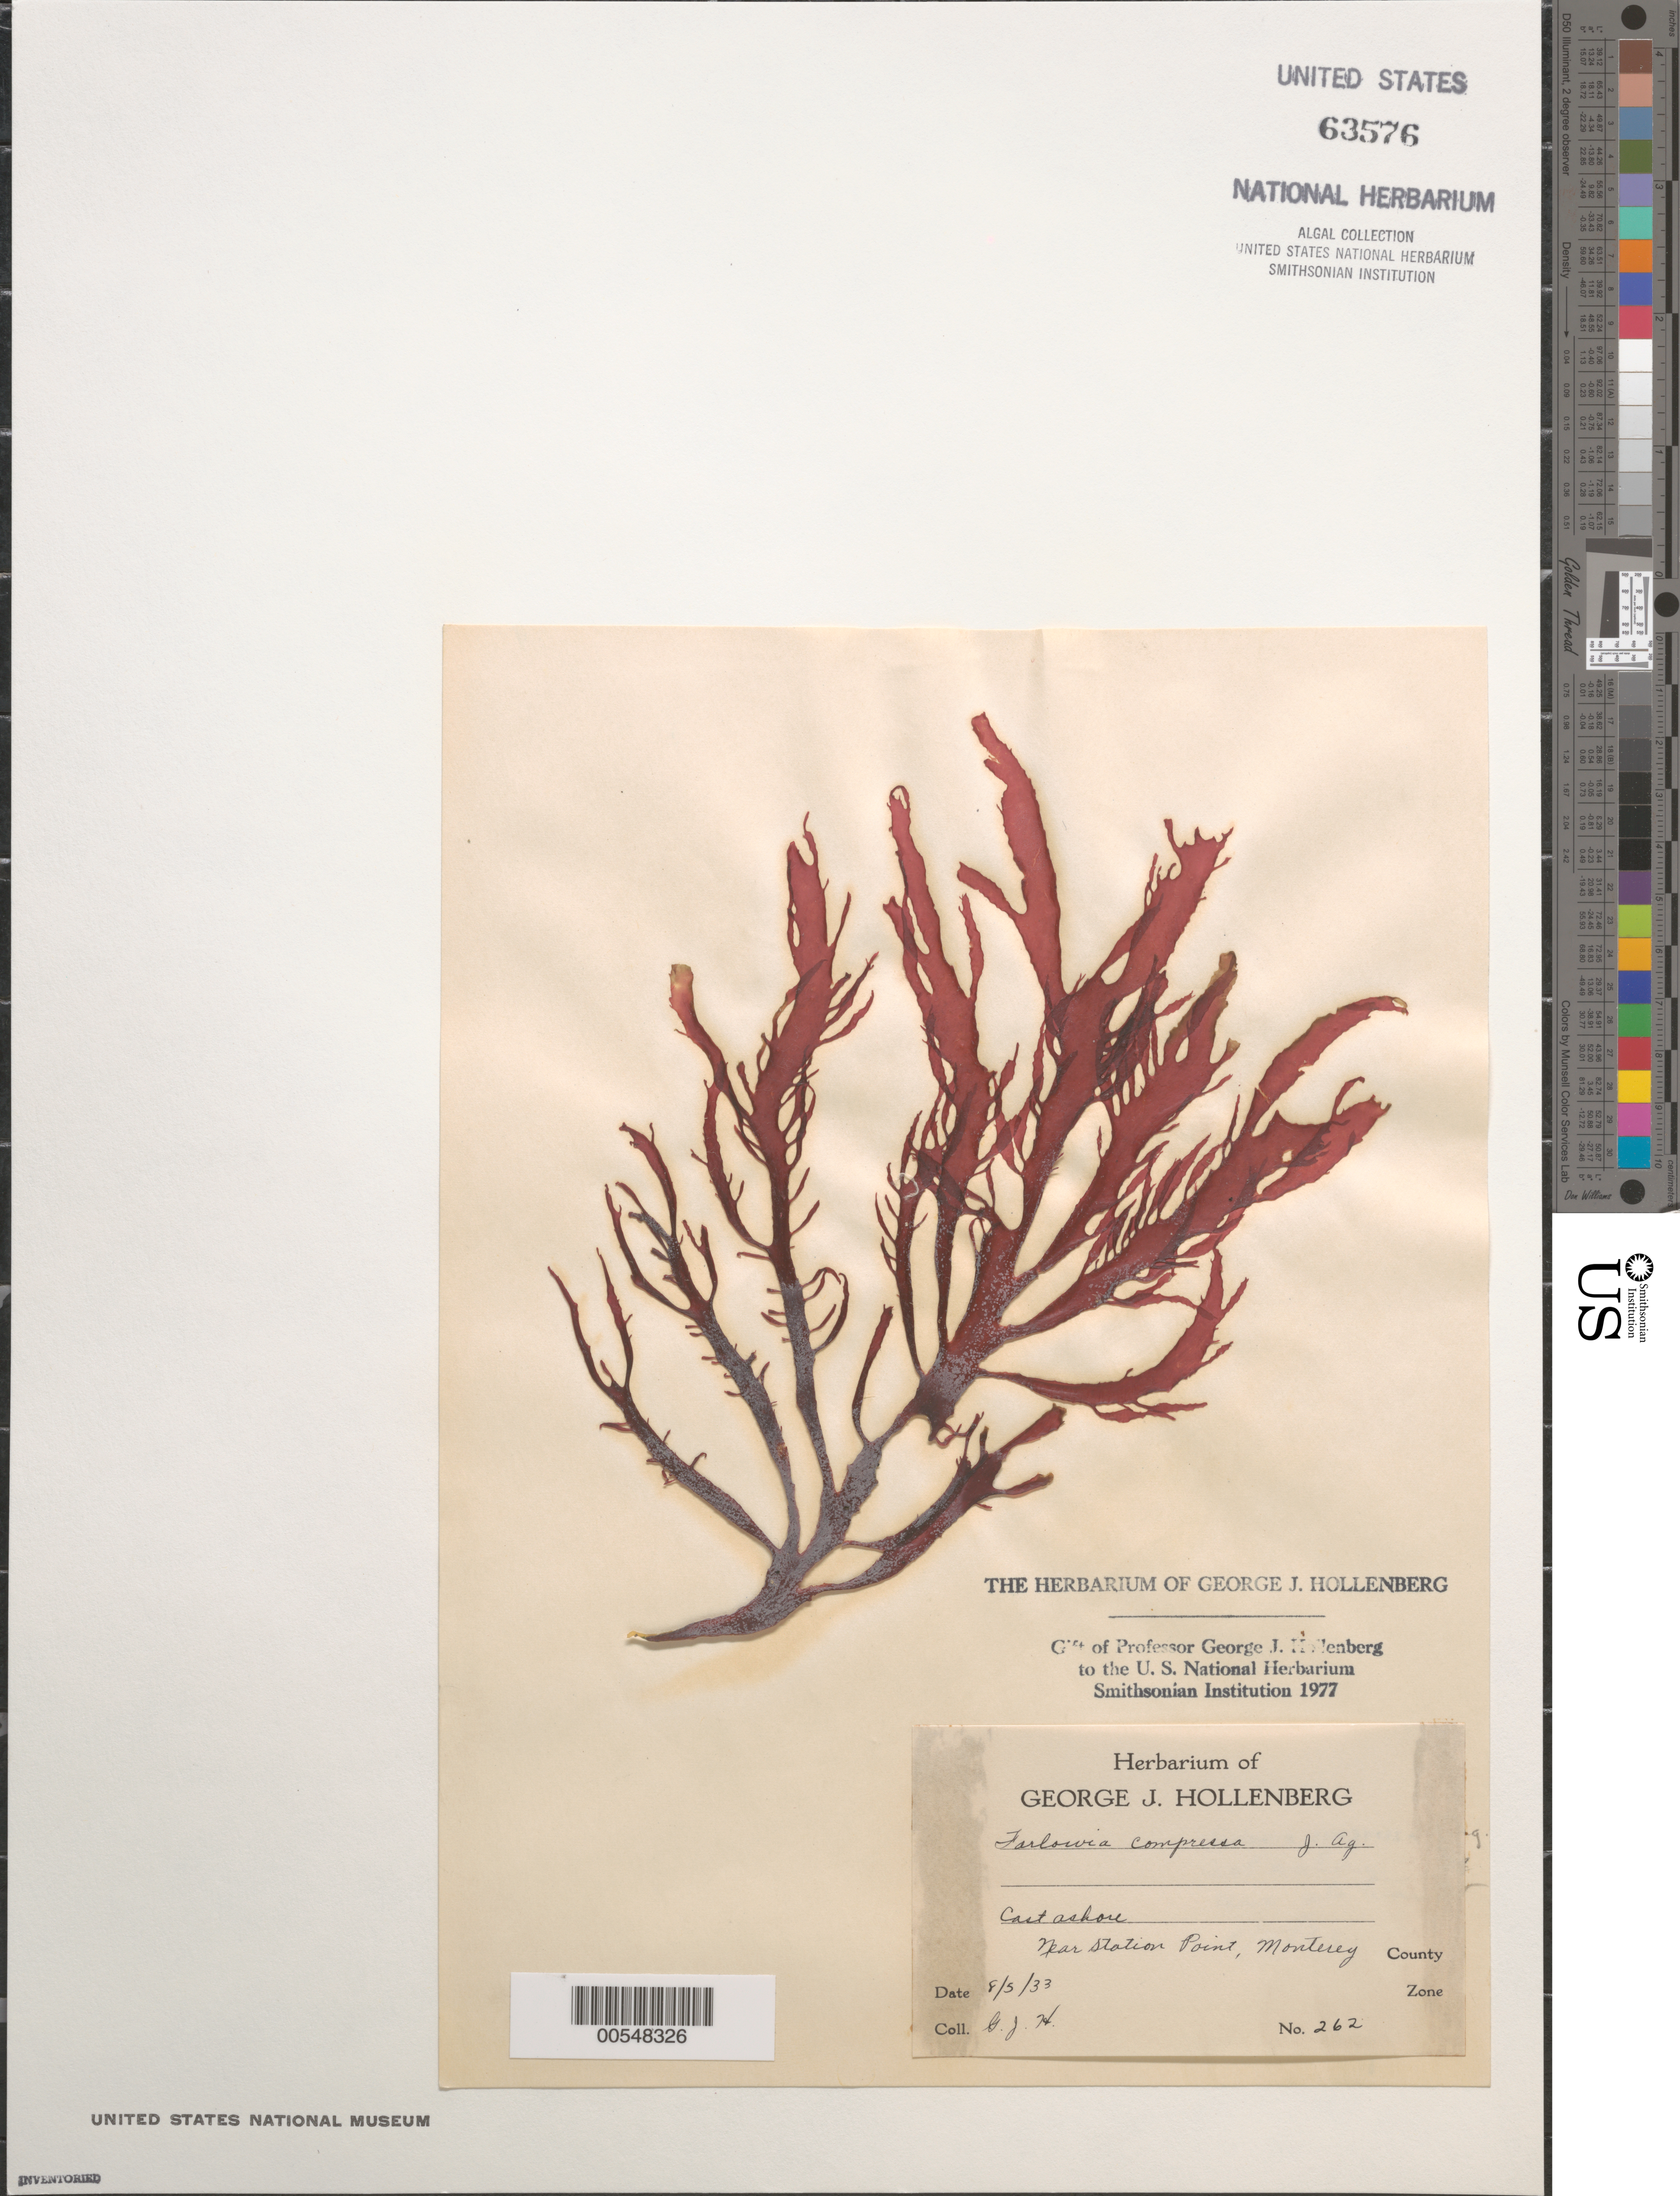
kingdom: Plantae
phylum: Rhodophyta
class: Florideophyceae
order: Gigartinales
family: Dumontiaceae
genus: Farlowia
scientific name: Farlowia compressa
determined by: Hollenberg, George J.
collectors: G. Hollenberg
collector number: GJH 262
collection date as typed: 05 Aug 1933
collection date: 1933-08-05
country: United States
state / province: California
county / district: Monterey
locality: Near Station Point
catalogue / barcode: US 63576